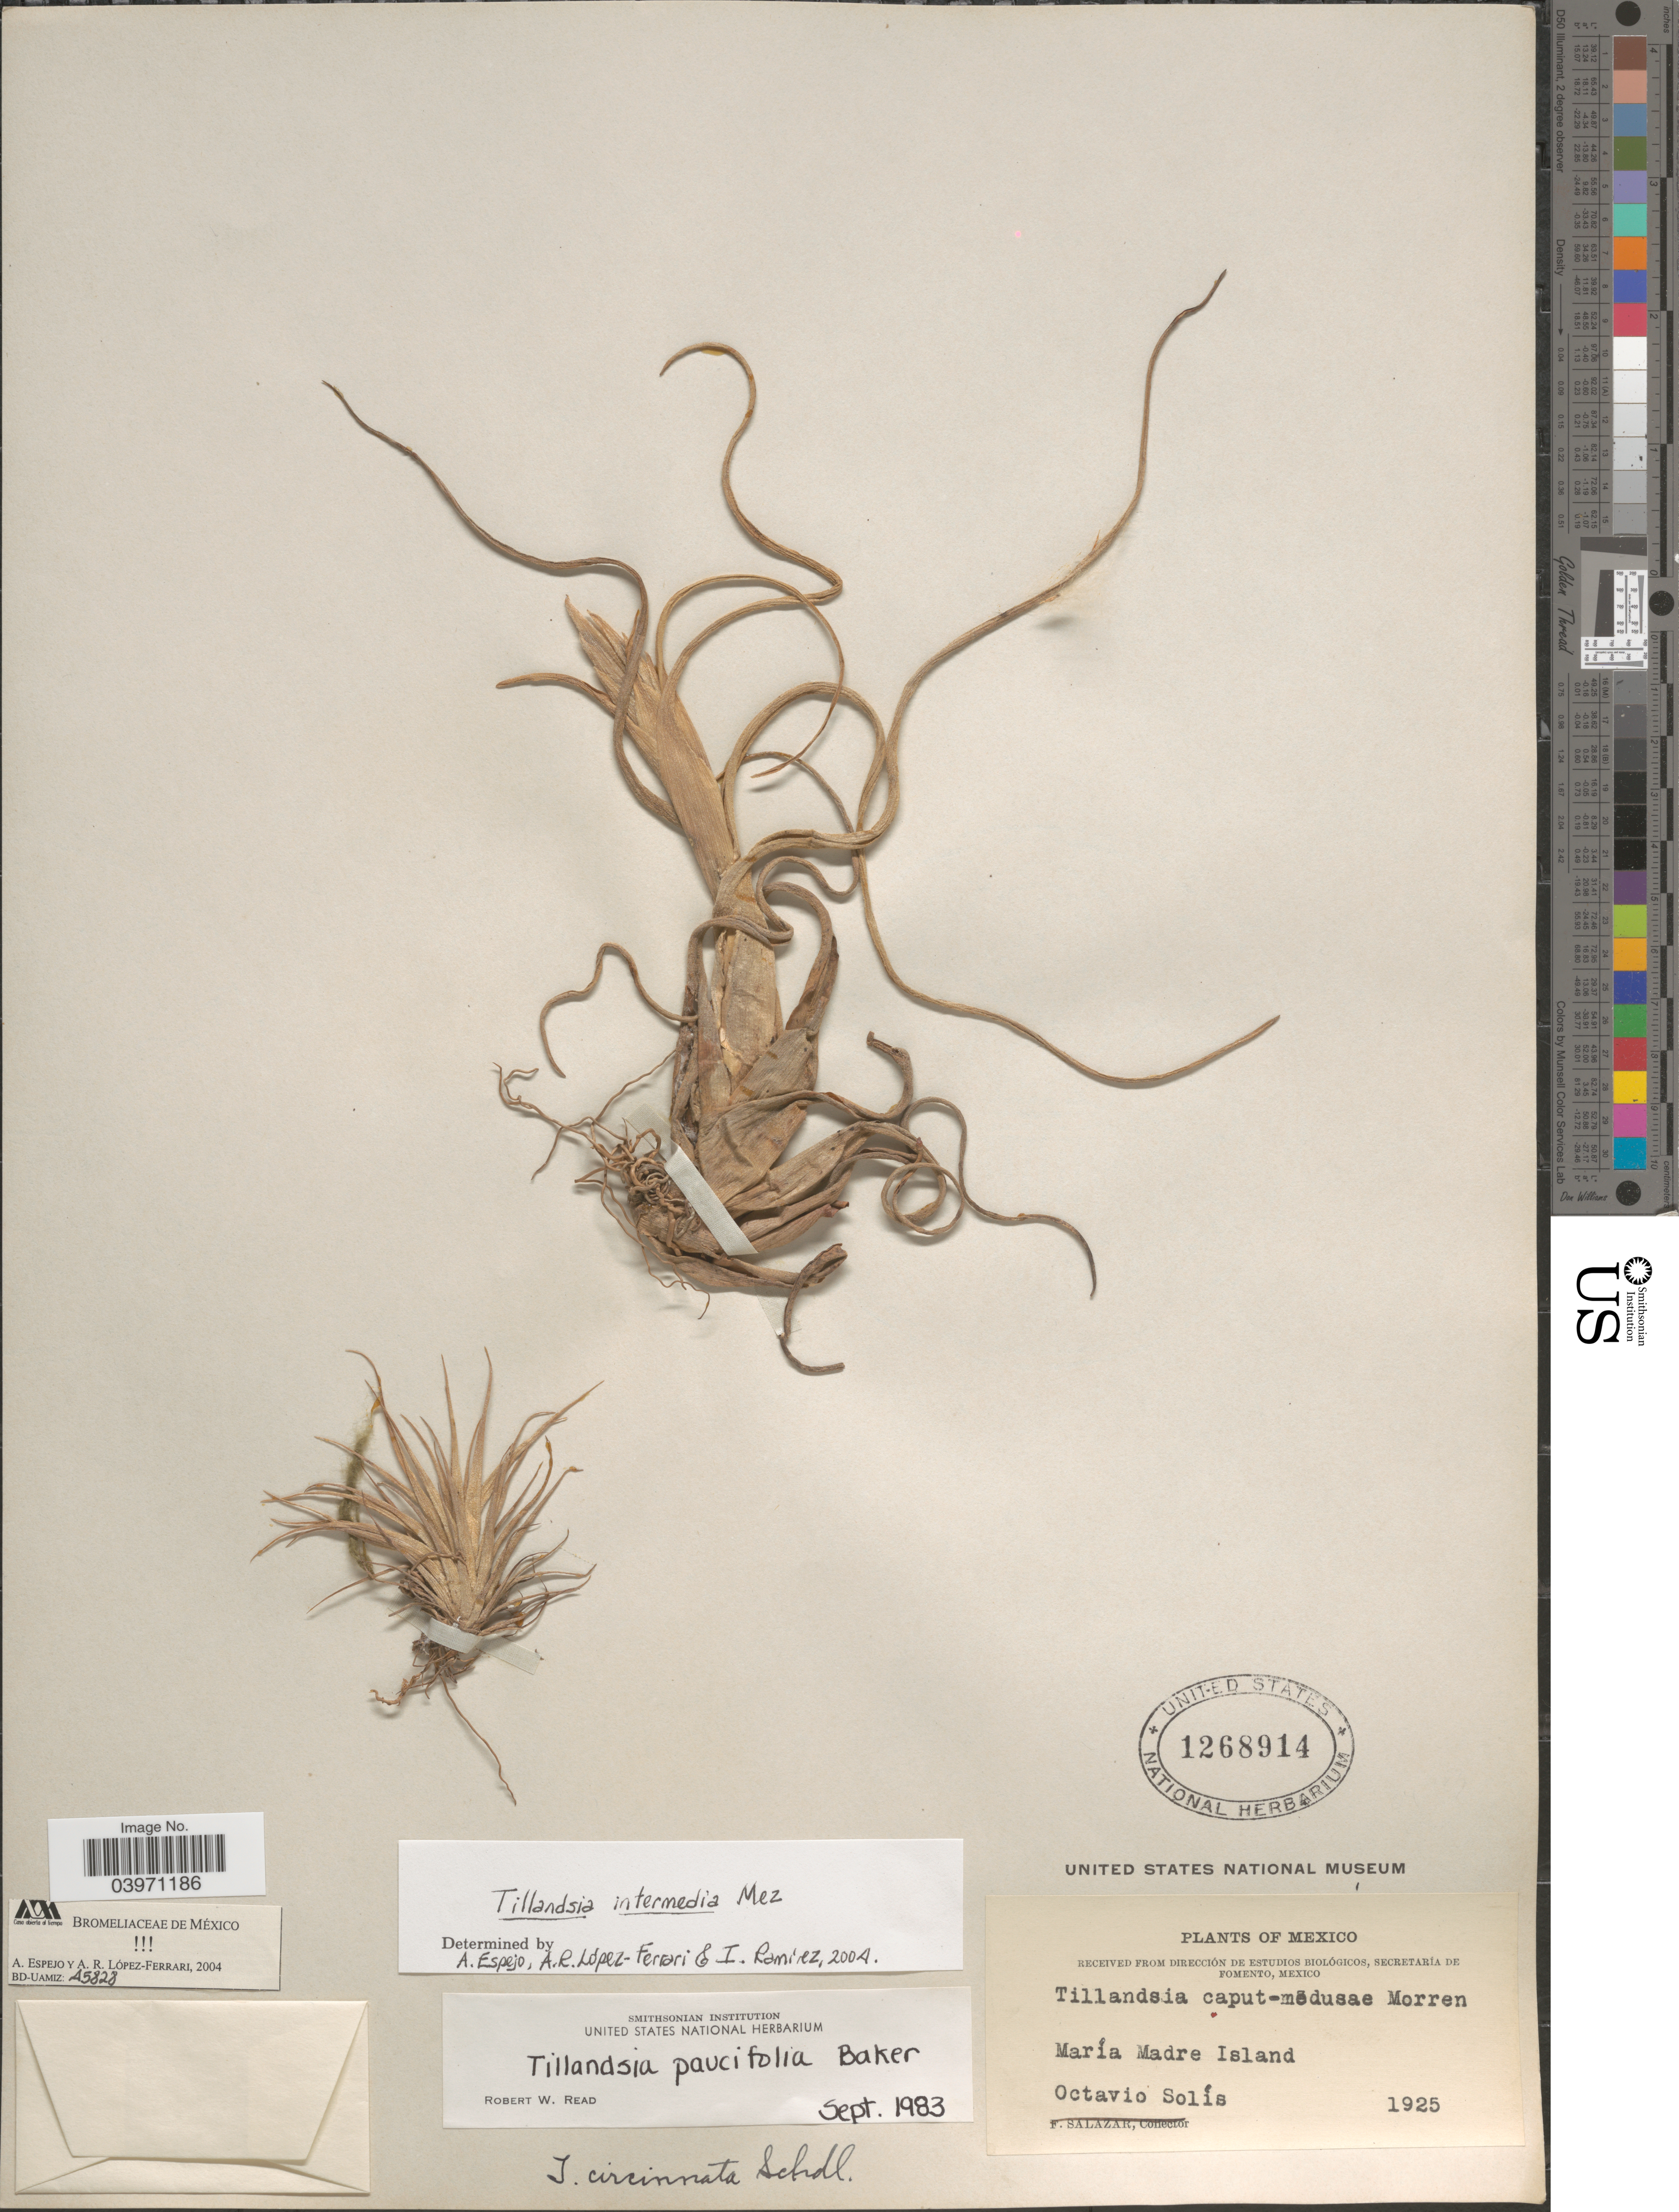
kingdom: Plantae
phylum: Tracheophyta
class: Liliopsida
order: Poales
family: Bromeliaceae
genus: Tillandsia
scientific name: Tillandsia intermedia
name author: Mez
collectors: O. Solis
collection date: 1925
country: Mexico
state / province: Nayarit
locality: María Madre Island.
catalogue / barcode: US 1268914